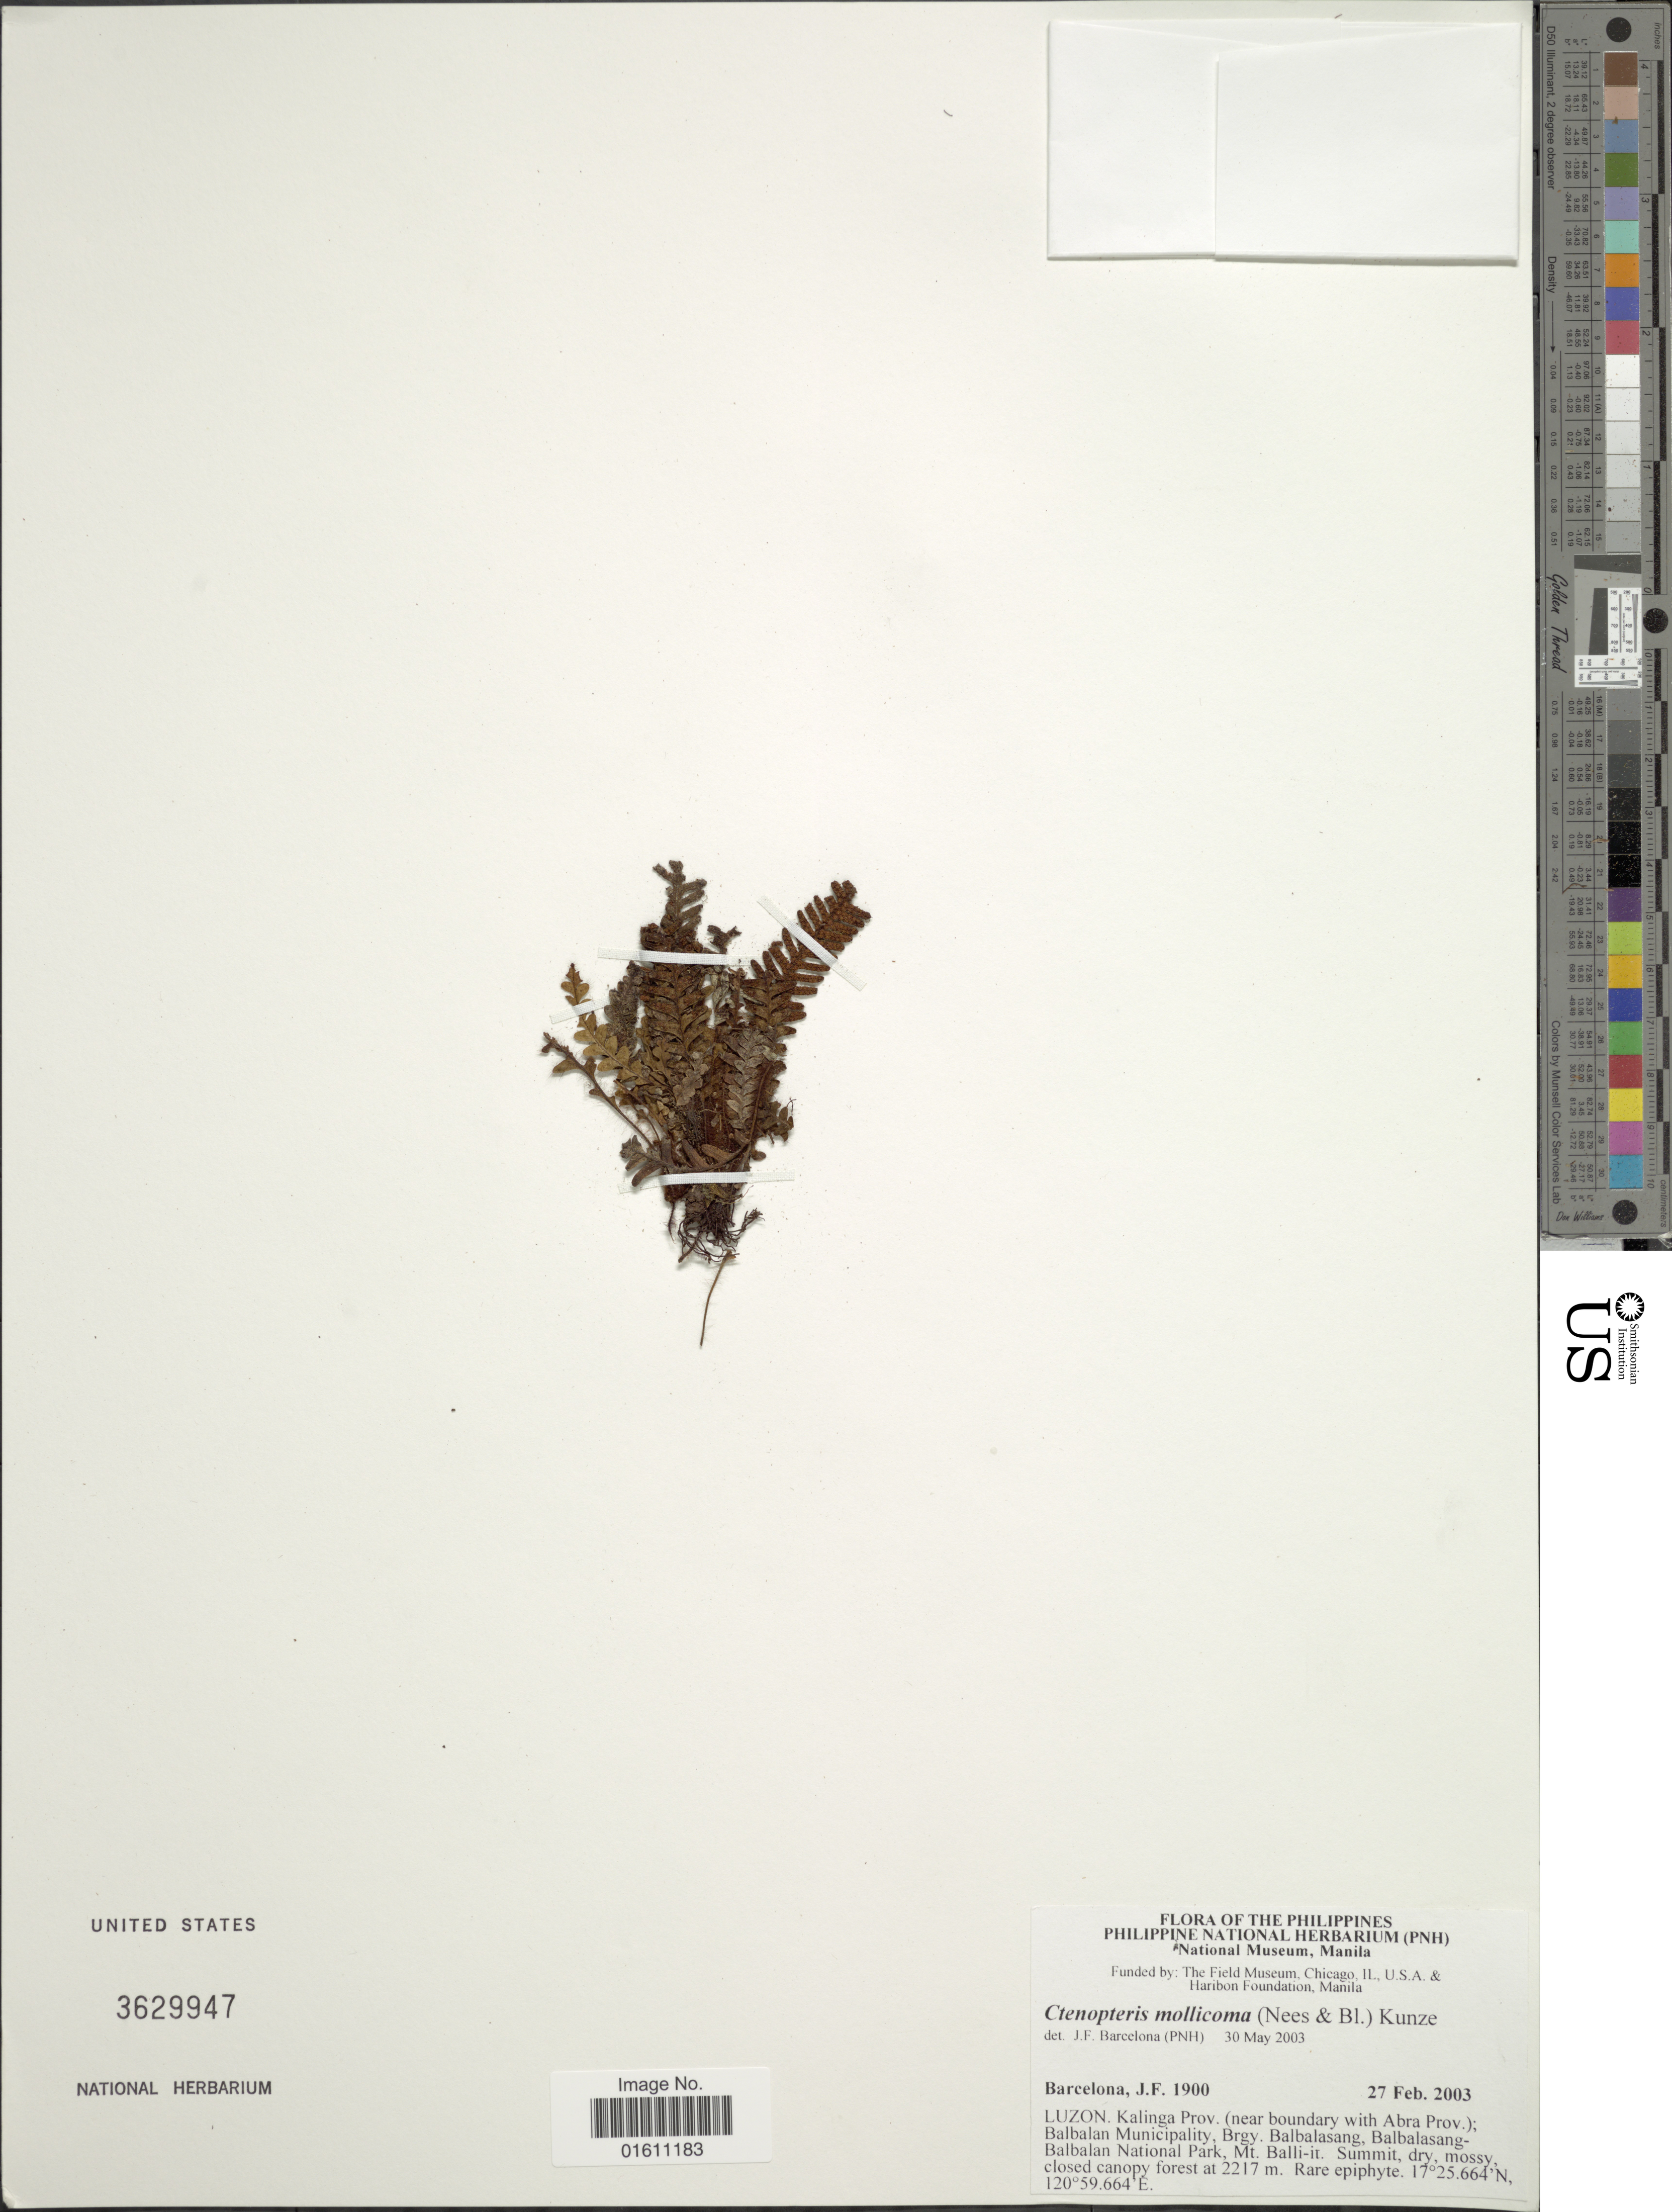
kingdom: Plantae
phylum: Tracheophyta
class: Polypodiopsida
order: Polypodiales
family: Polypodiaceae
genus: Dasygrammitis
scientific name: Dasygrammitis mollicoma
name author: (Nees & Blume) Parris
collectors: J. F. Barcelona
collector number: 1900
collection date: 2003-02-27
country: Philippines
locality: The Philippines, Luzon. Kalinga Prov. (near boundary with Abra Prov.); Balbalan Municipality, Brgy Balbalasang, Balbalasang-Balbalan National Park, Mt. Balli-it.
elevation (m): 2217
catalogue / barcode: US 3629947